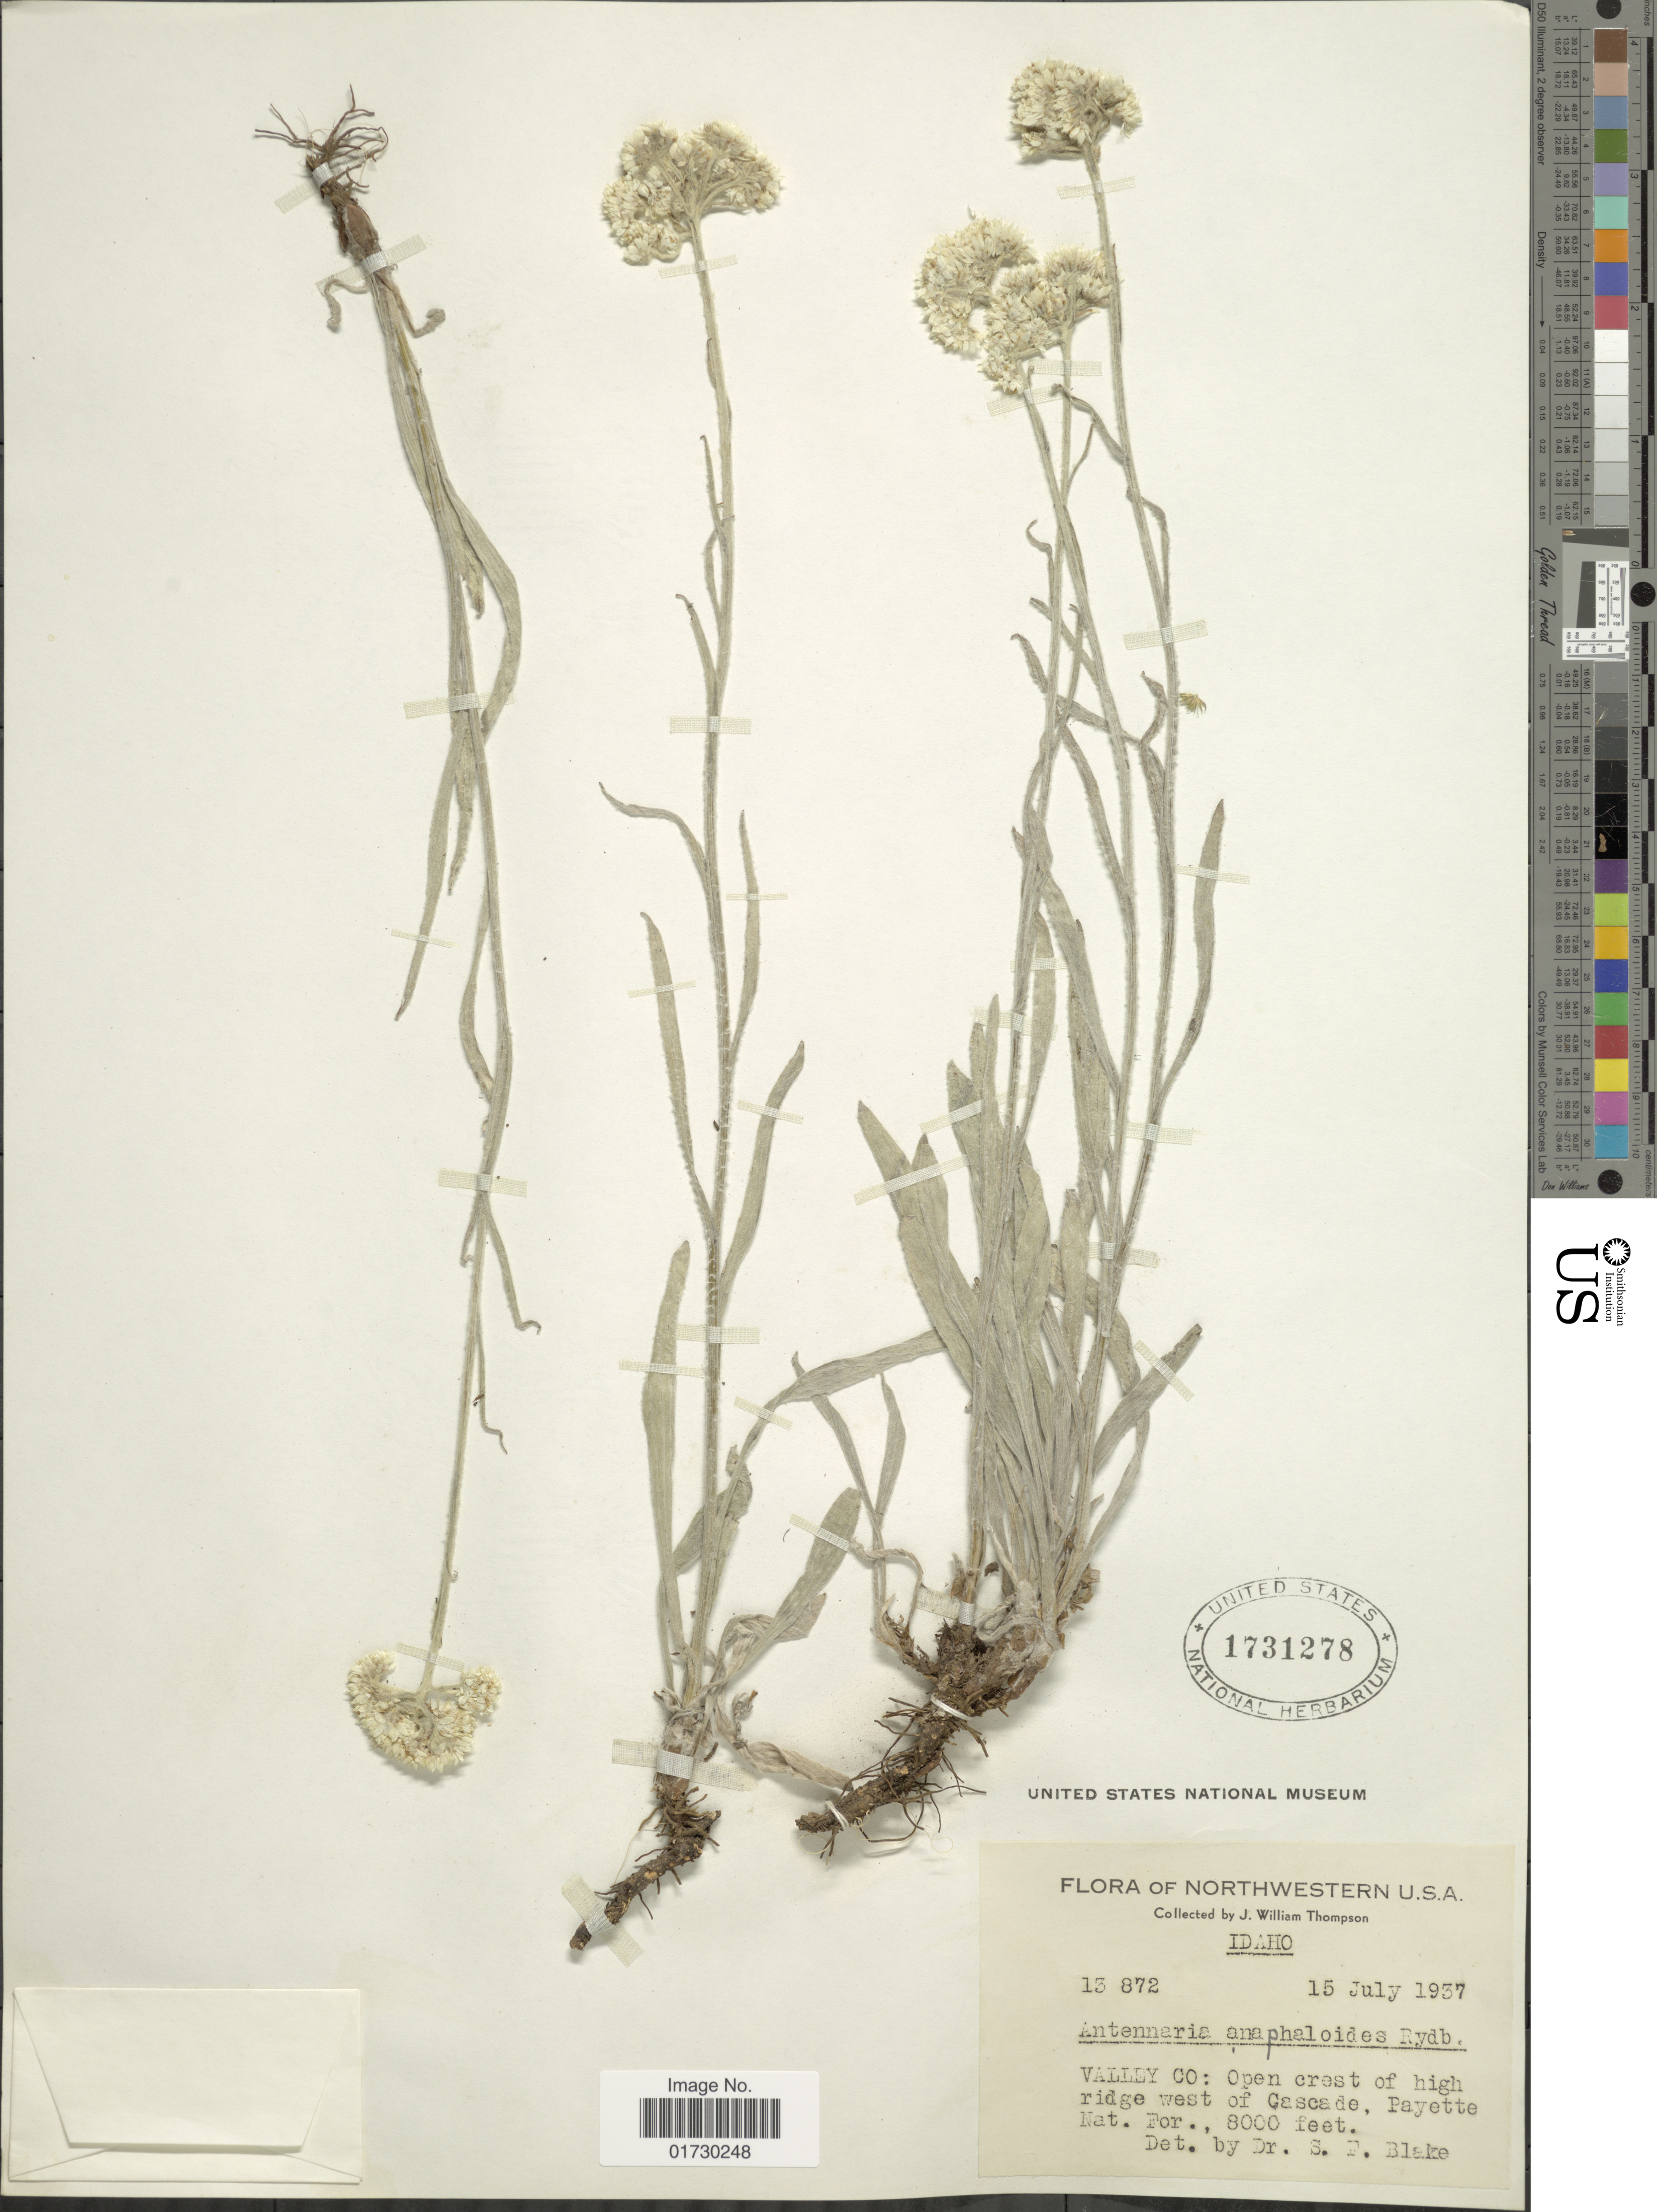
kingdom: Plantae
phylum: Tracheophyta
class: Magnoliopsida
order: Asterales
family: Asteraceae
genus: Antennaria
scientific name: Antennaria anaphaloides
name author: Rydb.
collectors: J. W. Thompson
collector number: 13872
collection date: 1937-07-15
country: United States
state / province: Idaho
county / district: Valley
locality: Open crest of high ridge west of Cascade, Payette Nat. For.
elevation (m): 2438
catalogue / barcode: US 1731278